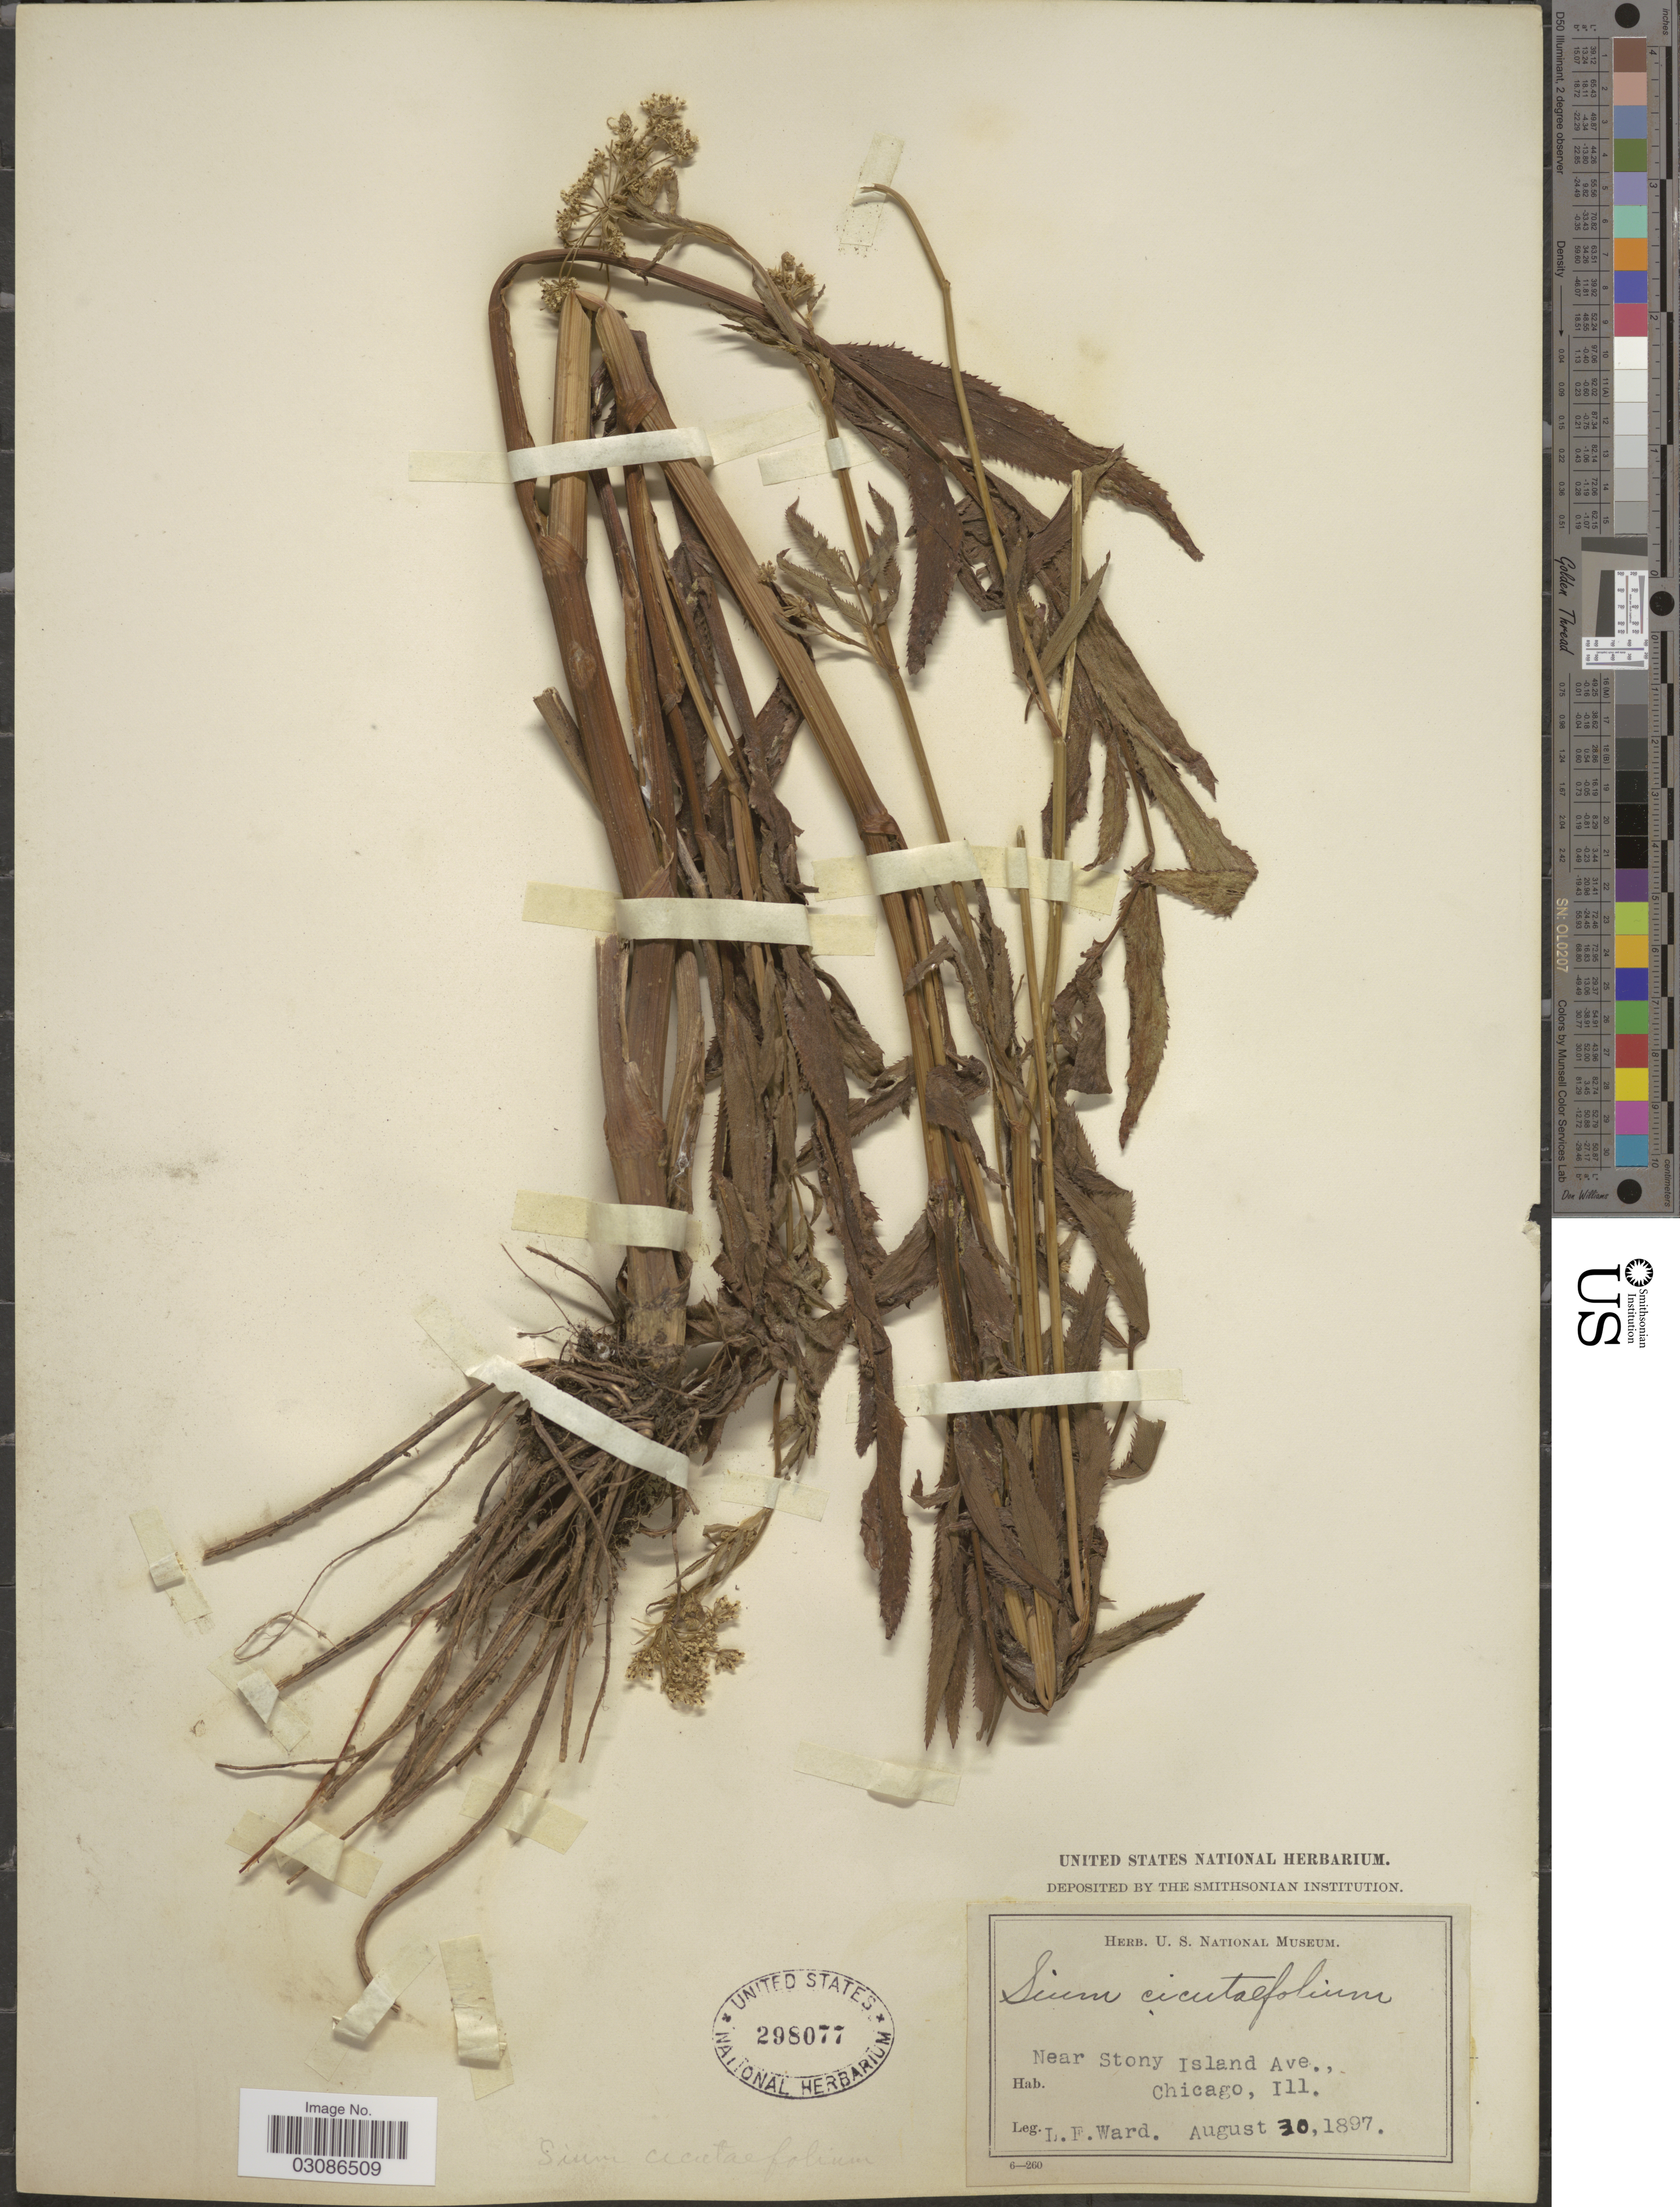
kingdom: Plantae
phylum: Tracheophyta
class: Magnoliopsida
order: Apiales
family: Apiaceae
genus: Sium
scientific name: Sium suave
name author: Walter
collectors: L. Ward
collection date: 1897-08-30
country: United States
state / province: Illinois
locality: Near Stony Island Ave., Chicago.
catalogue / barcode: US 298077